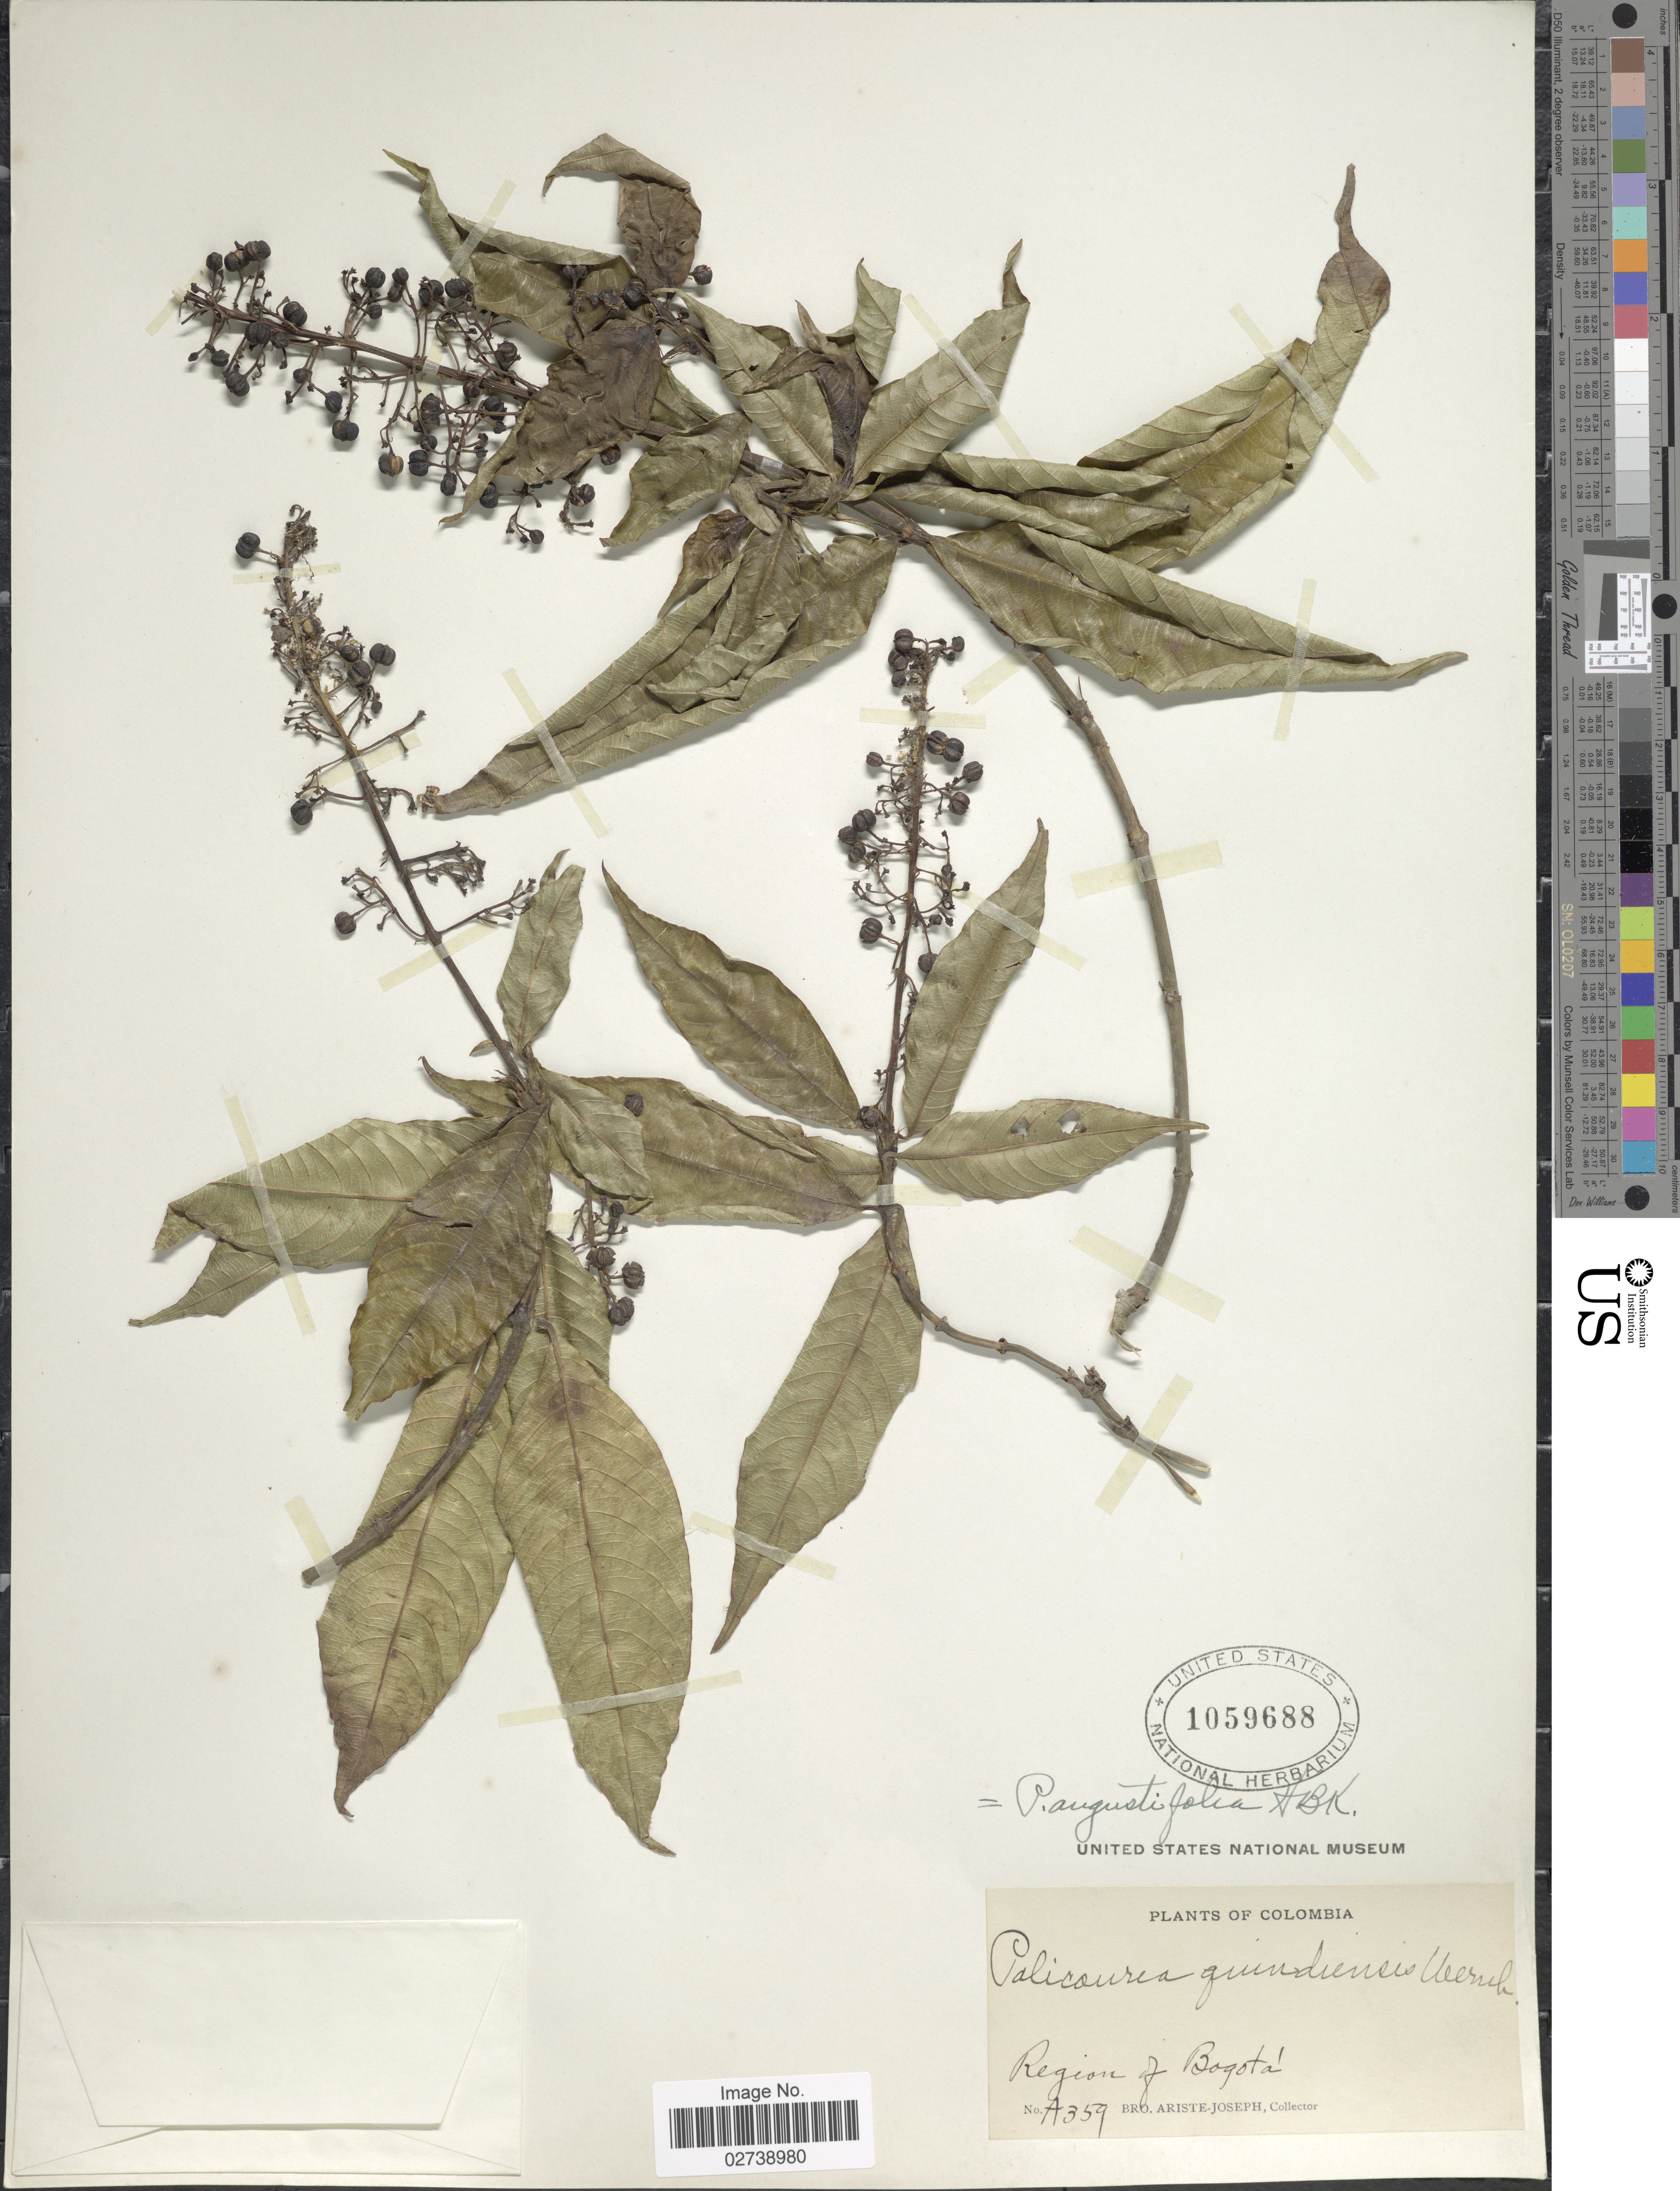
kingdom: Plantae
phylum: Tracheophyta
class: Magnoliopsida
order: Gentianales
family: Rubiaceae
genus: Palicourea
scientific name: Palicourea angustifolia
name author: Kunth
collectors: Bro. Ariste-Joseph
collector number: A359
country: Colombia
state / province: Bogota D.C.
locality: Region of Bogota.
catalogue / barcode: US 1059688